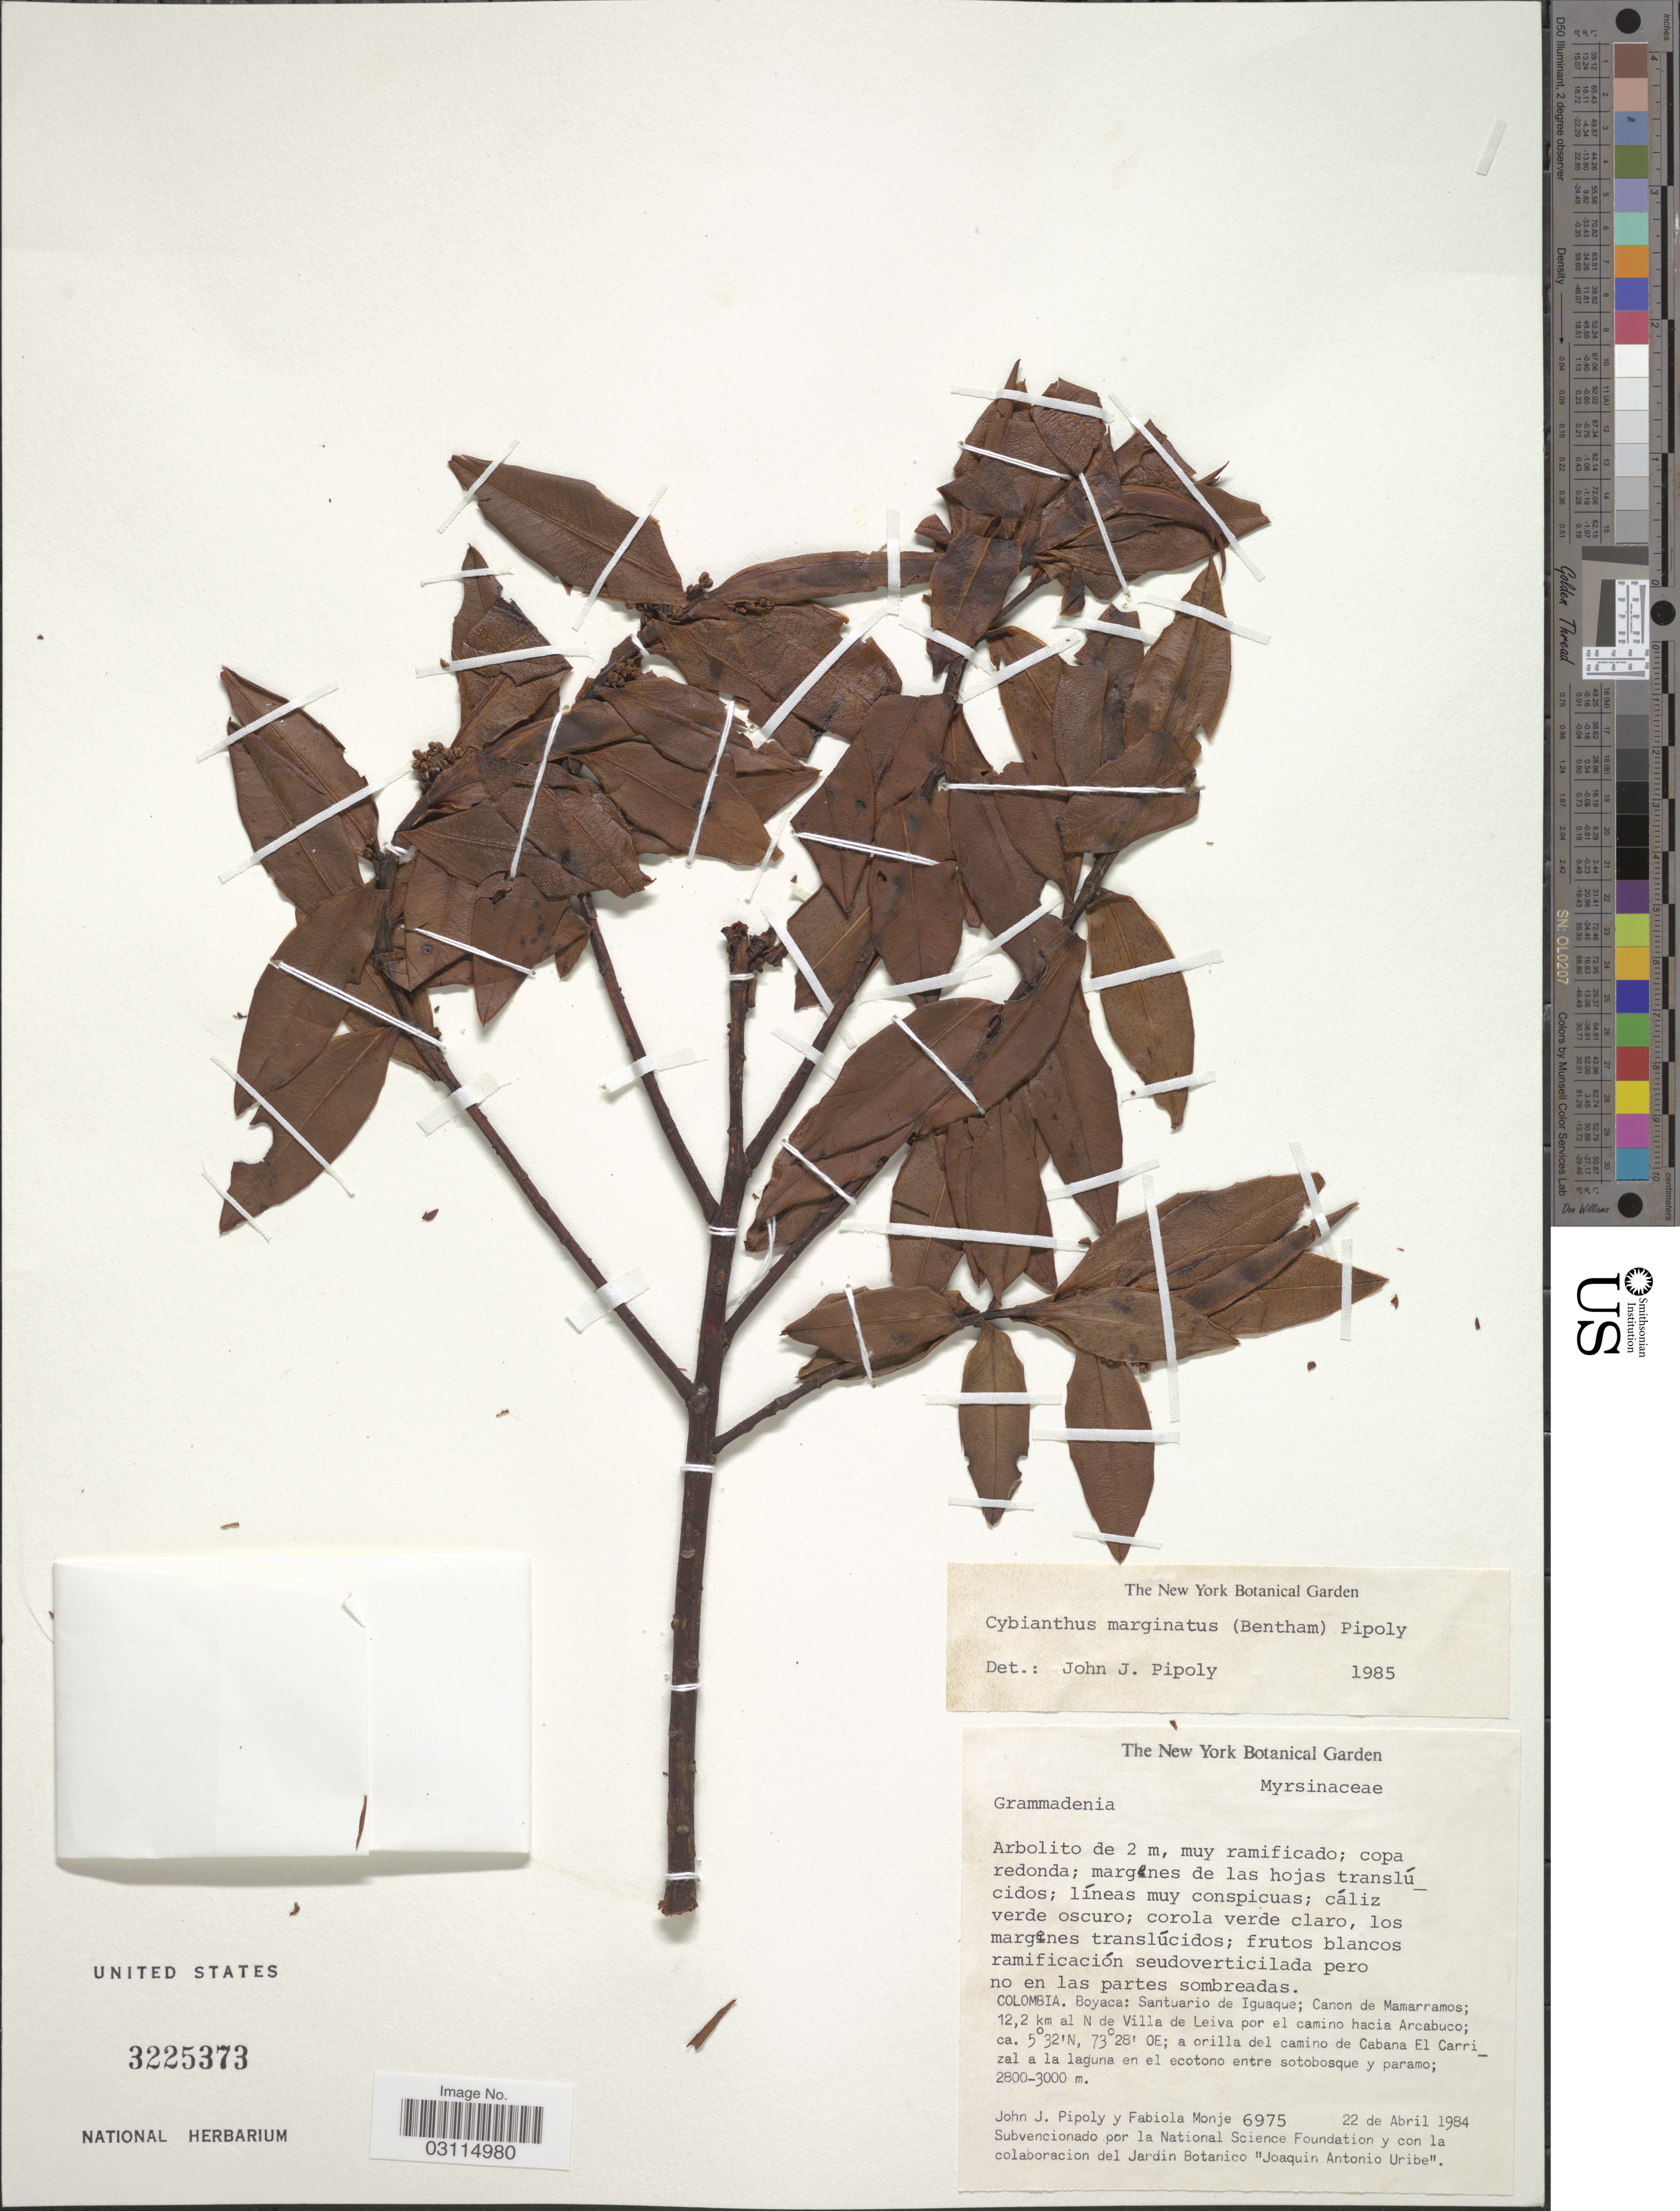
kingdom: Plantae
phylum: Tracheophyta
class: Magnoliopsida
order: Ericales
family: Primulaceae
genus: Cybianthus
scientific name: Cybianthus marginatus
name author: (Benth.) Pipoly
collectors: J. J. Pipoly & F. Monje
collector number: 6975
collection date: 1984-04-22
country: Colombia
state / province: Boyacá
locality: Santuario de Iguaque: Canon de Mamarramos; 12,2 km al N de Villa de Leiva por el camino hacia Arcabuco; a orilla del camino de Cabana El Carrizal a la laguna en el ecotono entre sotobosque y paramo.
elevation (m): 2800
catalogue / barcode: US 3225373